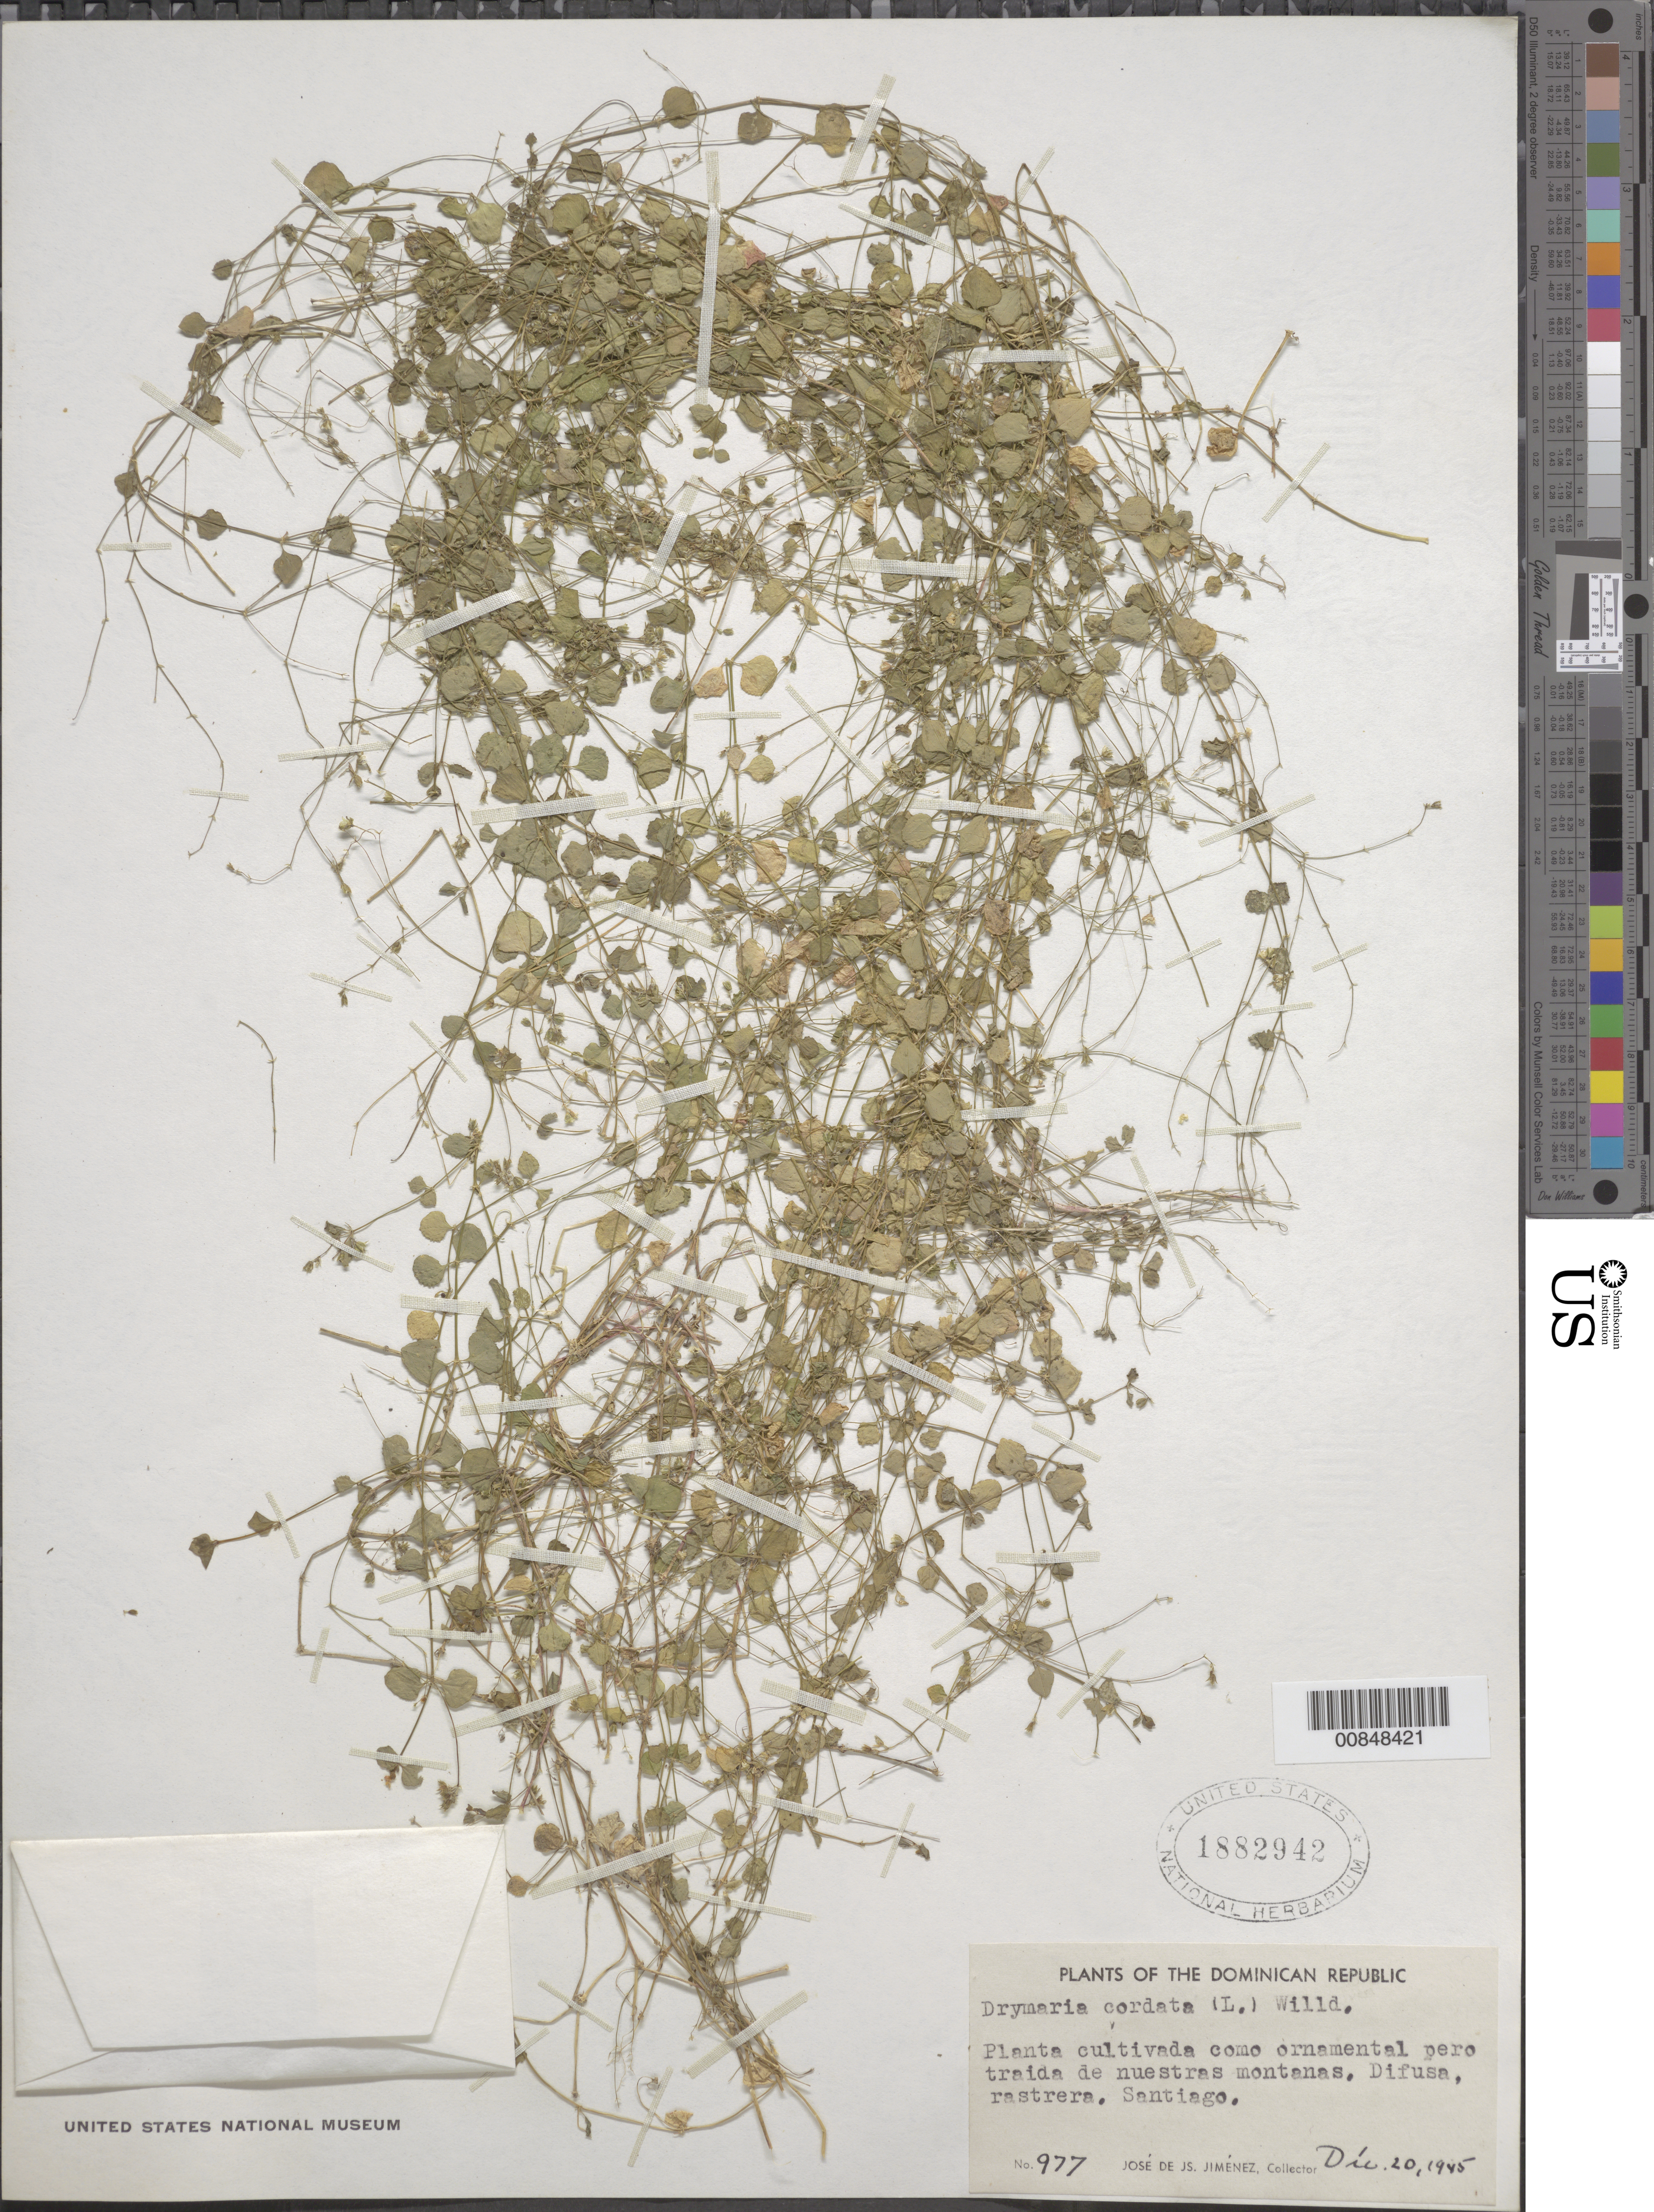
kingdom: Plantae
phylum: Tracheophyta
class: Magnoliopsida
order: Caryophyllales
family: Caryophyllaceae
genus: Drymaria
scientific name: Drymaria cordata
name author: (L.) Willd. ex Schult.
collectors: J. J. Jiménez Almonte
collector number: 977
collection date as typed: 20 Dec 1945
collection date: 1945-12-20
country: Dominican Republic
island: Hispaniola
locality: Santiago.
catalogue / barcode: US 1882942